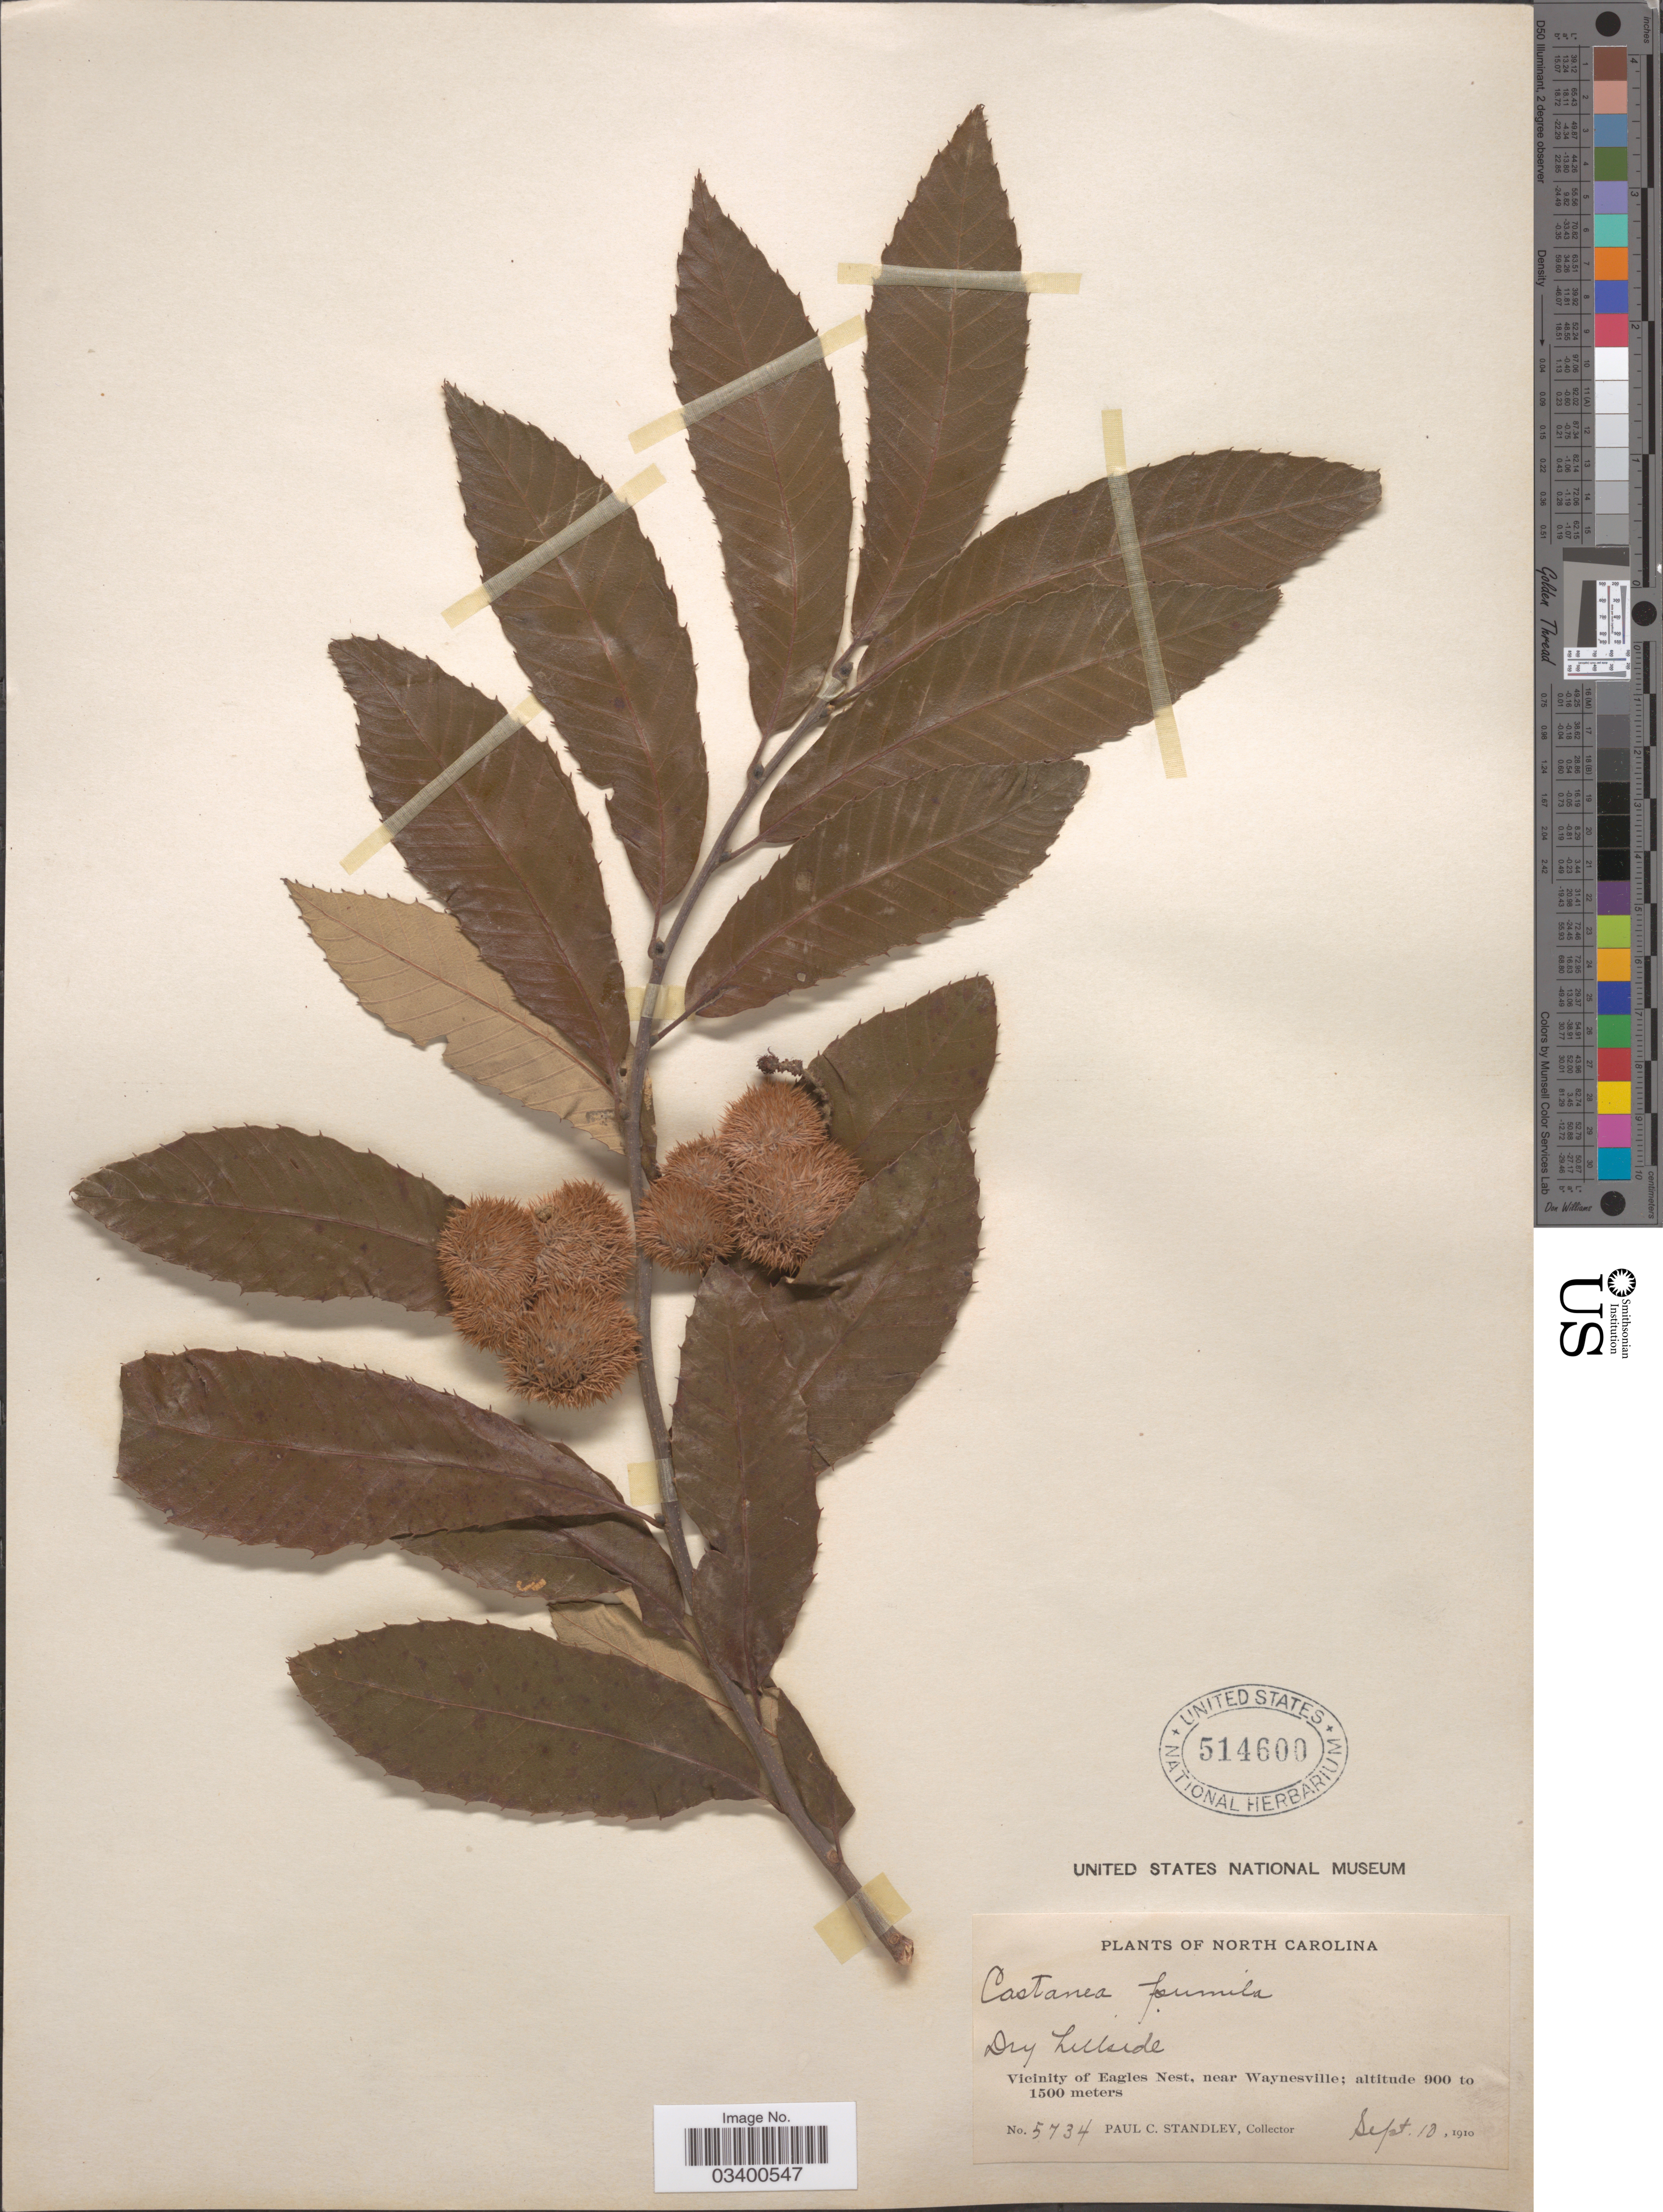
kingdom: Plantae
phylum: Tracheophyta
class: Magnoliopsida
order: Fagales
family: Fagaceae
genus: Castanea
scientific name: Castanea pumila var. pumila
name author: (L.) Mill.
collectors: P. C. Standley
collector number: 5734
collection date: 1910-09-10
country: United States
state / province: North Carolina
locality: Vicinity of Eagles Nest, near Waynesville.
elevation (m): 900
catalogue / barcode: US 514600